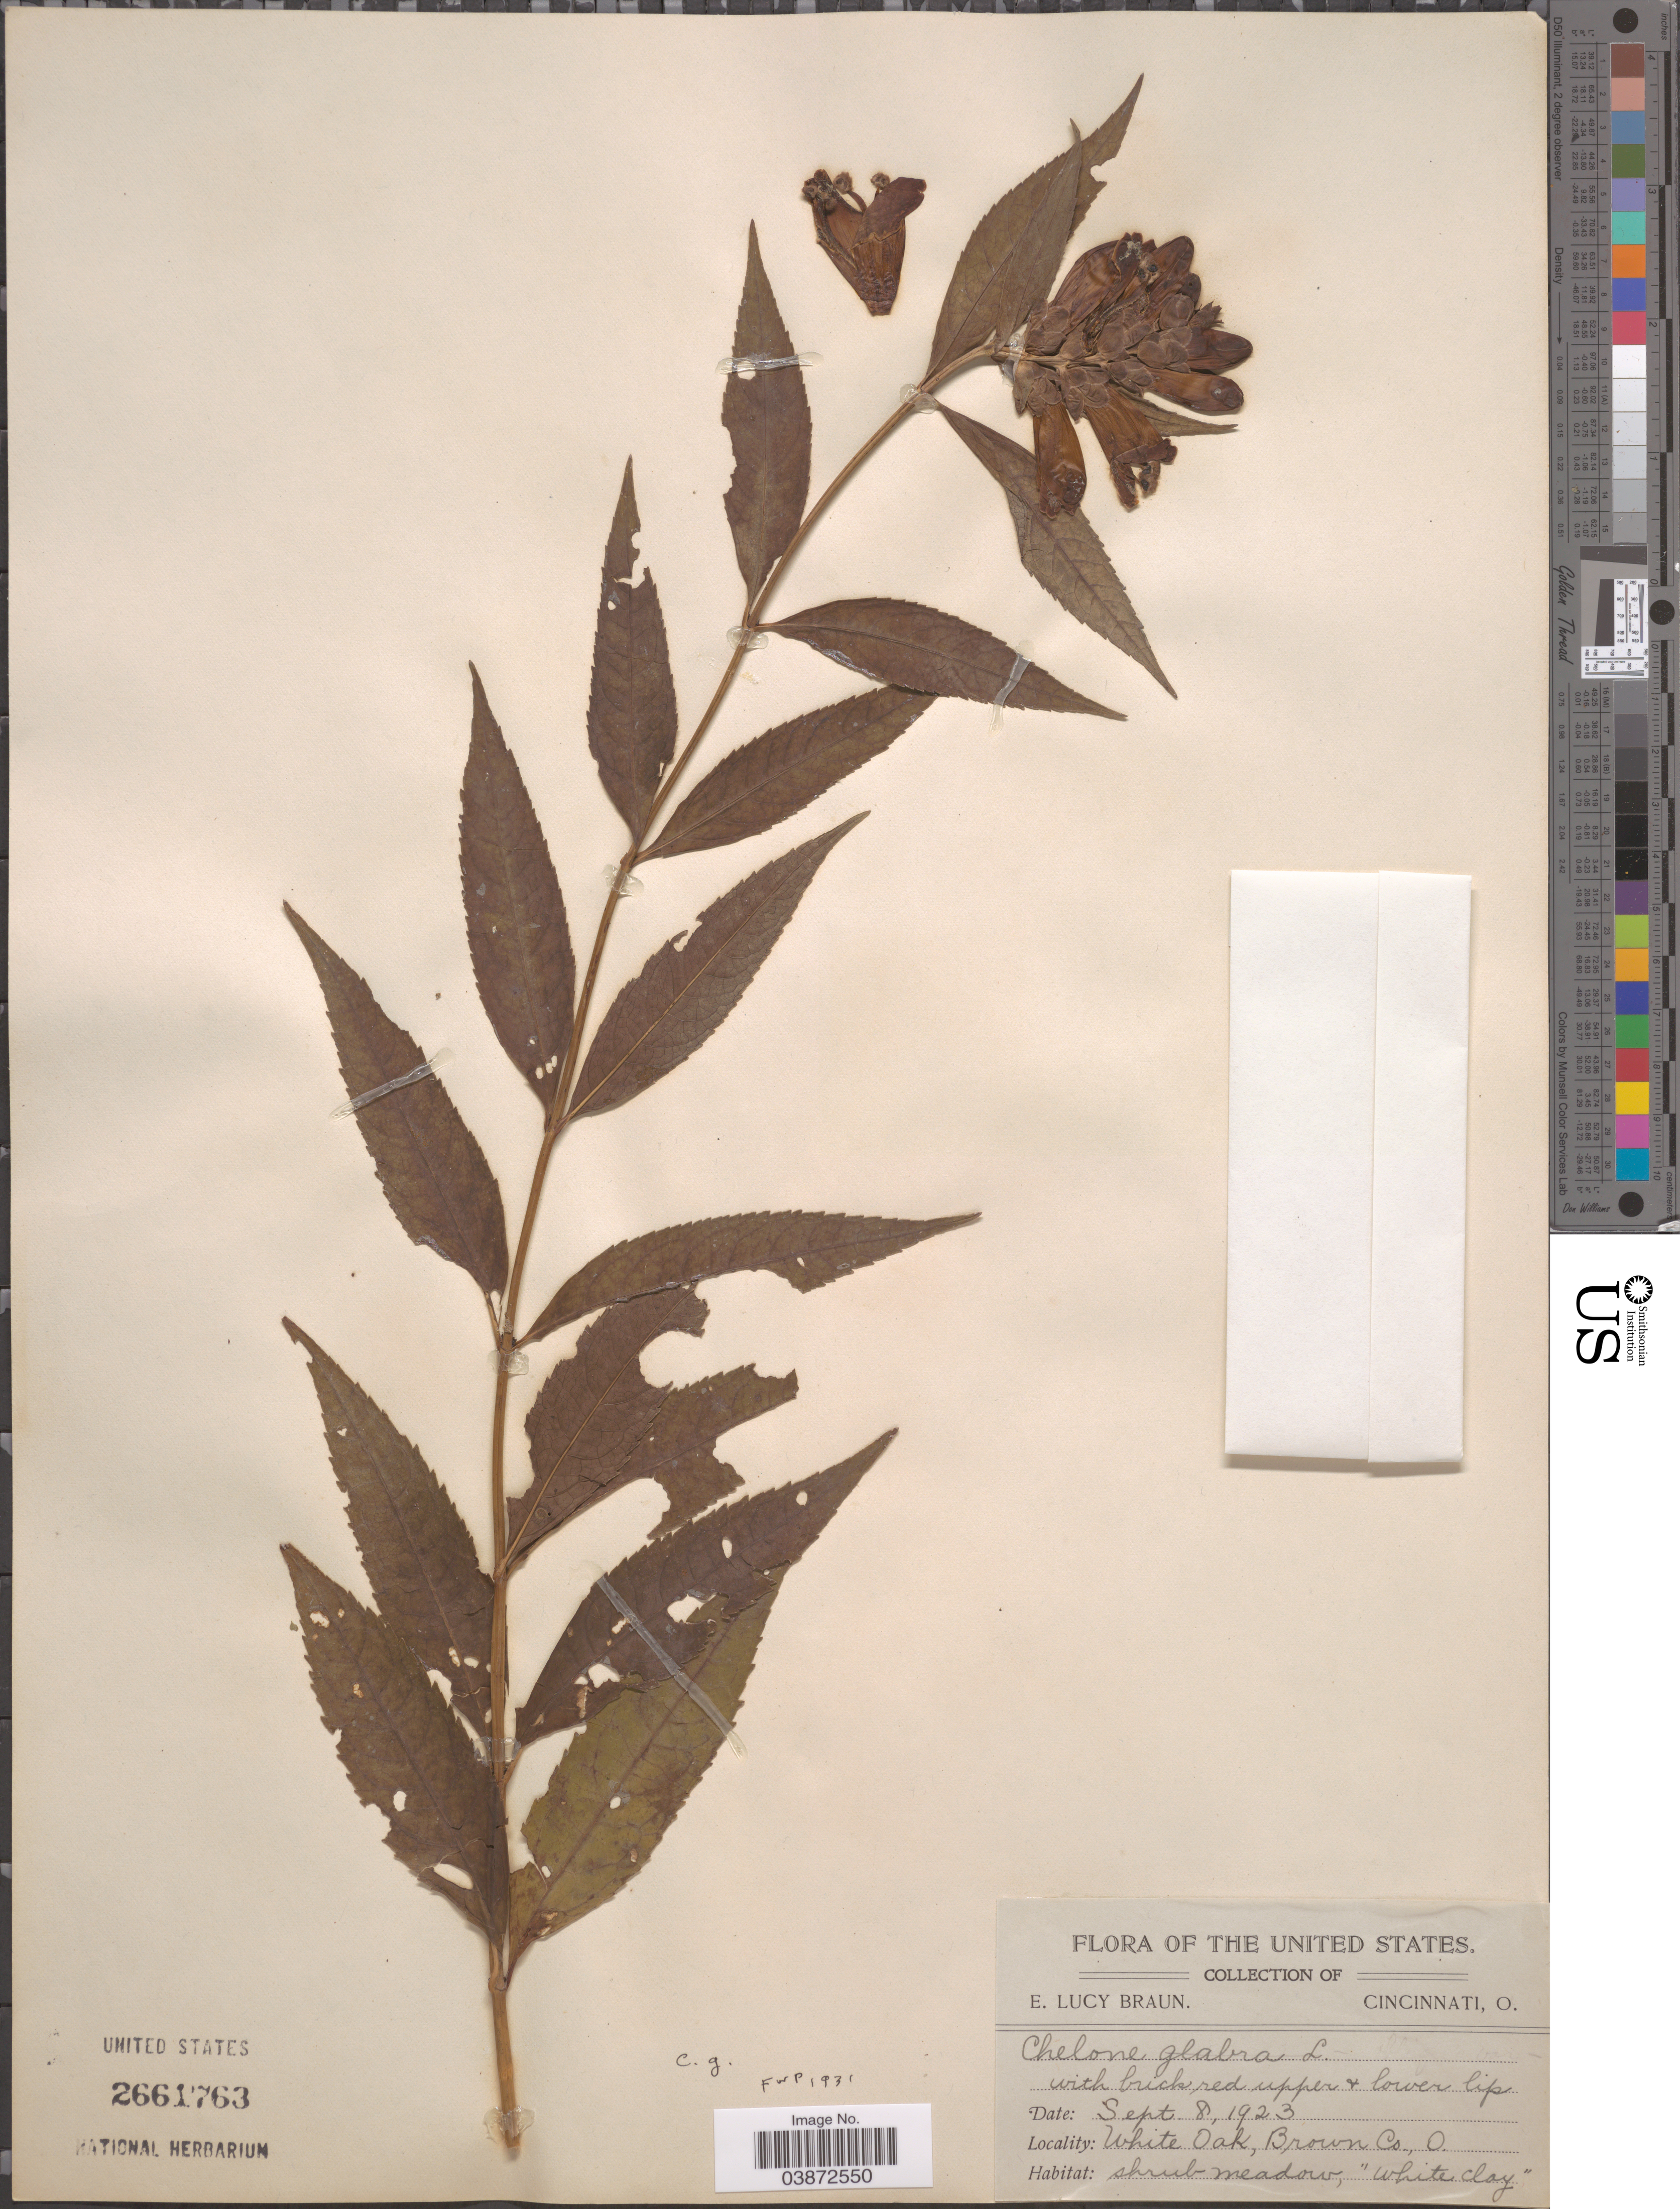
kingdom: Plantae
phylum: Tracheophyta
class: Magnoliopsida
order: Lamiales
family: Plantaginaceae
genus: Chelone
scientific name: Chelone glabra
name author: L.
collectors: E. L. Braun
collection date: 1923-09-08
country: United States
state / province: Ohio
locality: White Oak, Brown Co.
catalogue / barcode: US 2661763